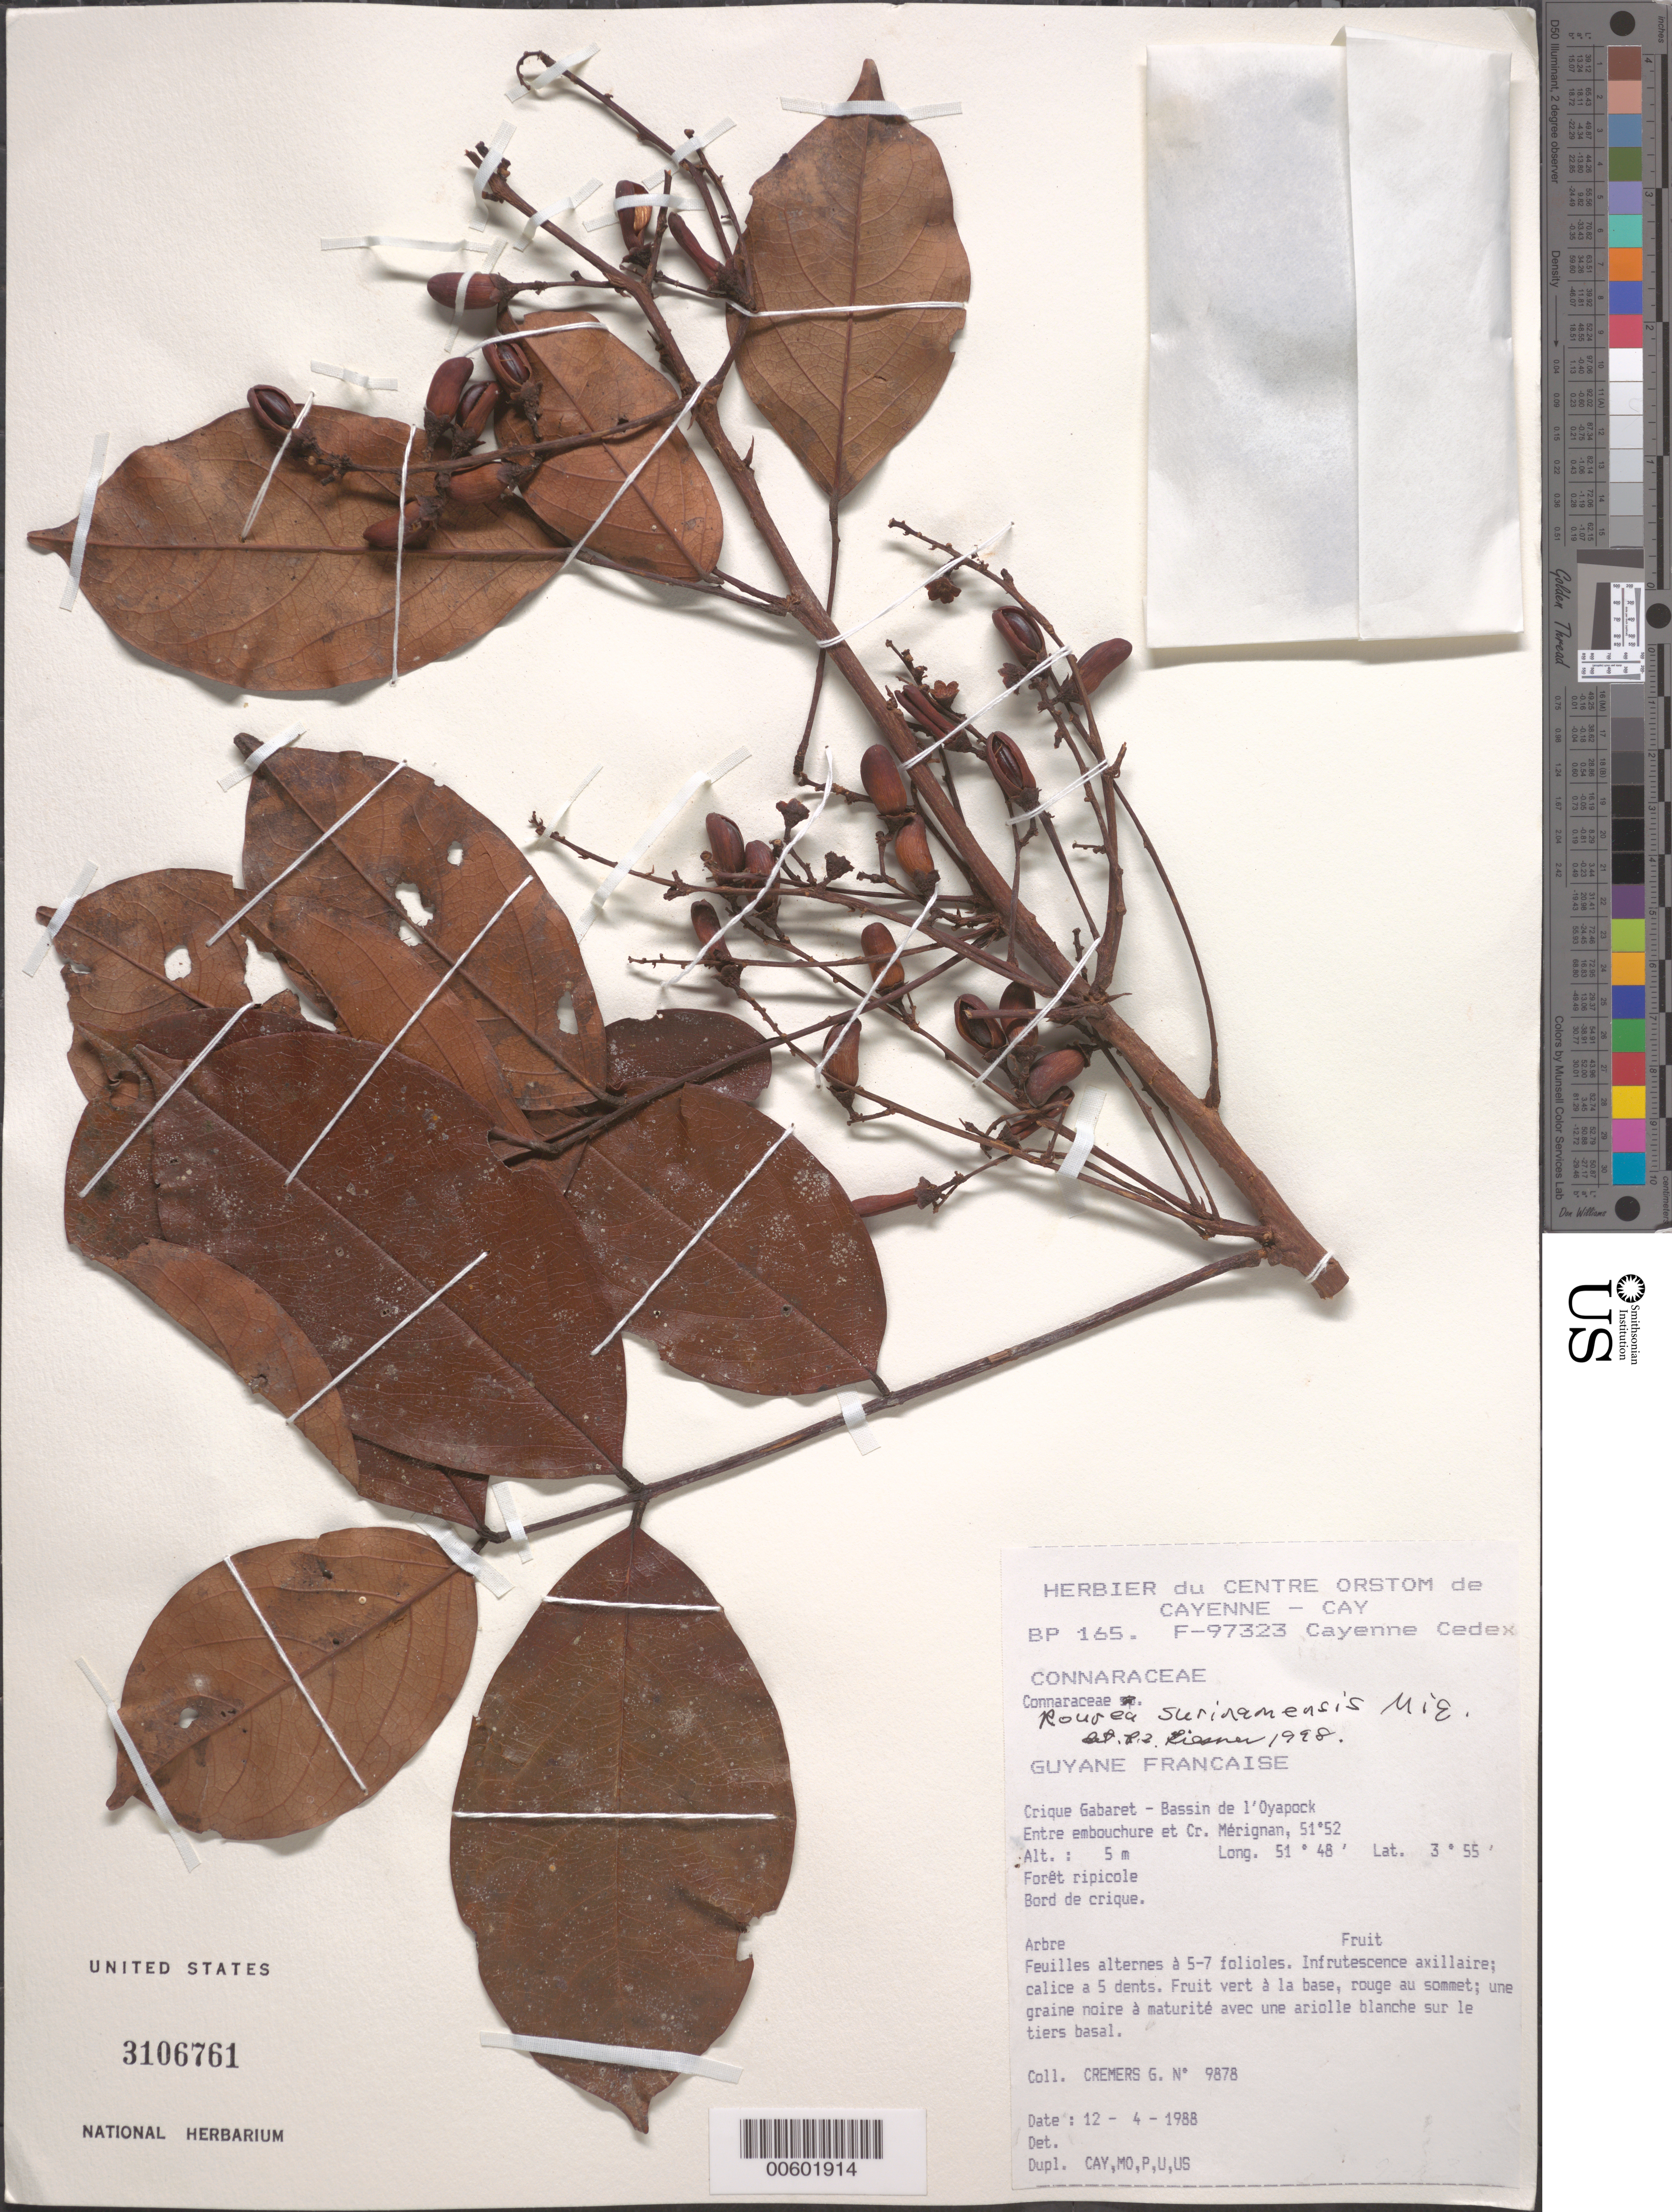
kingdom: Plantae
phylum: Tracheophyta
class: Magnoliopsida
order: Oxalidales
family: Connaraceae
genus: Rourea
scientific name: Rourea surinamensis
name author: Miq.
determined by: Liesner, R. L.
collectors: G. Cremers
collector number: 9878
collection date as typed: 12-Apr-88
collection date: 1988-04-12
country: French Guiana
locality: Crique Gabaret, Bassin de l'Oyapock, entre embouchure et Cr. Mérignan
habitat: Foret ripicole, borde de crique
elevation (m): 5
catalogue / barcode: US 3106761